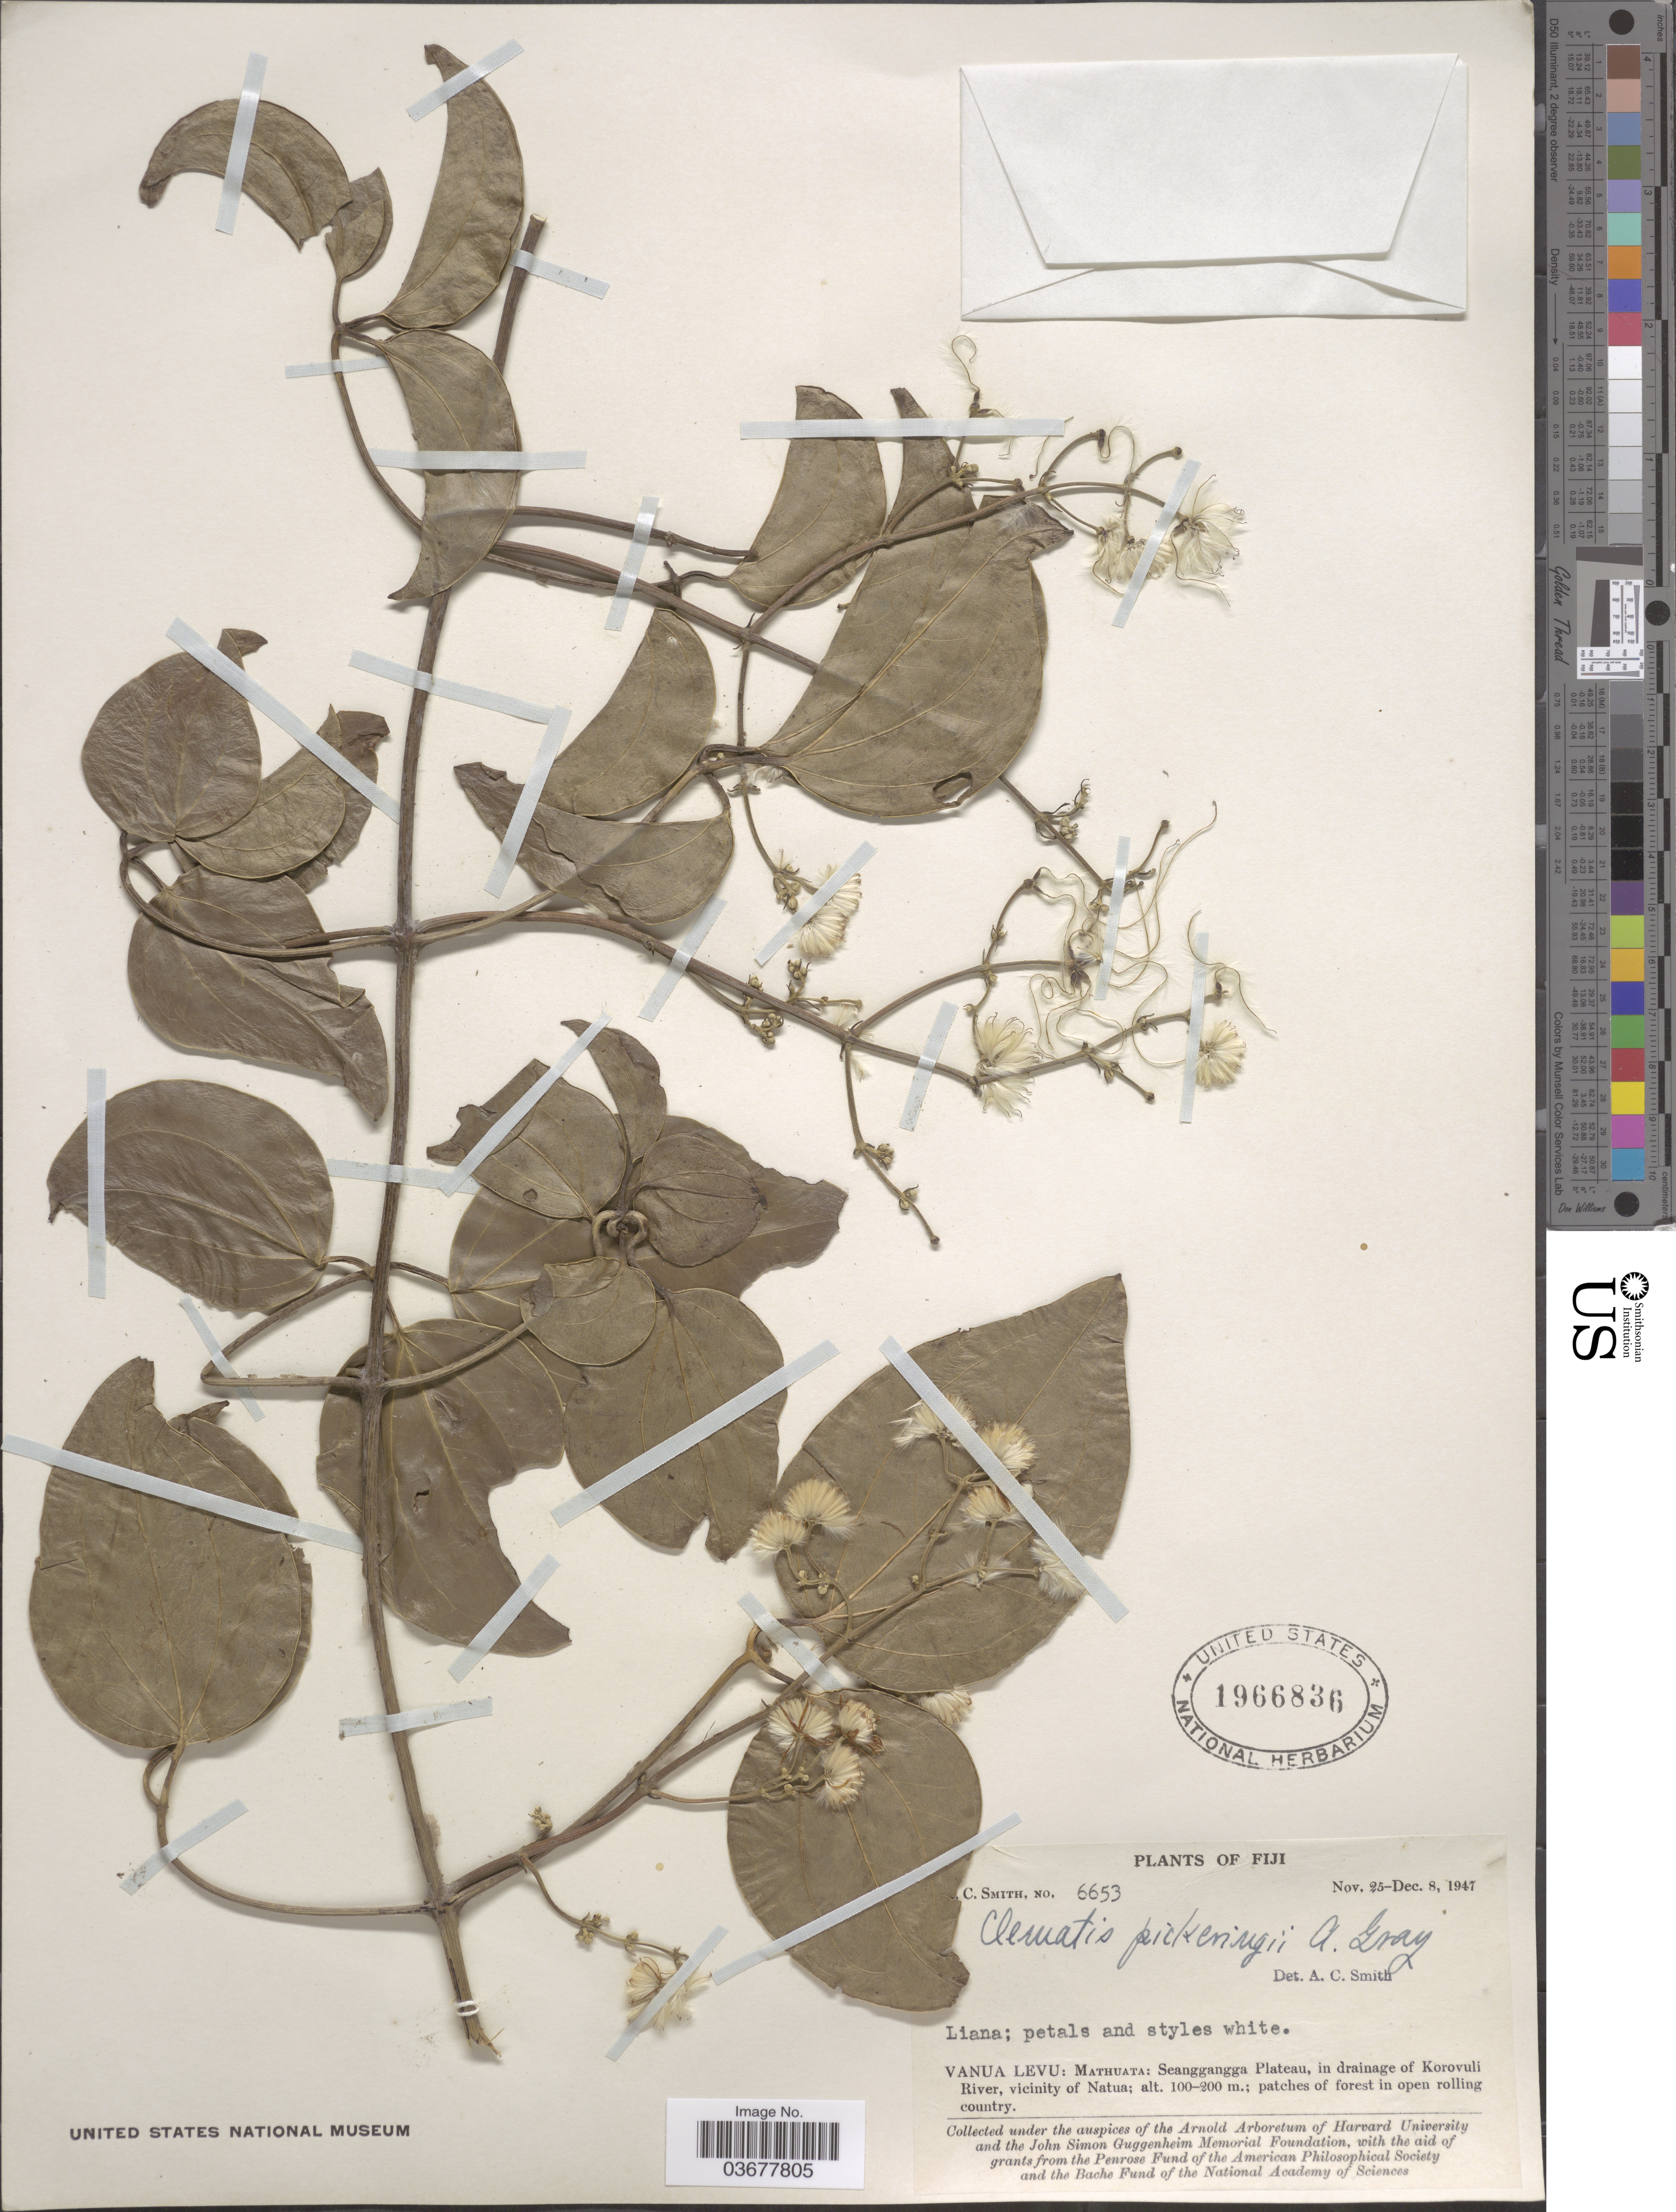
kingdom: Plantae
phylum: Tracheophyta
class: Magnoliopsida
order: Ranunculales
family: Ranunculaceae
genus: Clematis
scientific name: Clematis pickeringii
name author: A. Gray in Wilkes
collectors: A. C. Smith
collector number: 6653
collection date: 1947-11-25/1947-12-08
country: Fiji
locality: Vanau Levu: Mathuata: Seanggangga Plateau, in drainage of Korovuli River, vicinity of Natua.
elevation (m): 100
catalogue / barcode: US 1966836